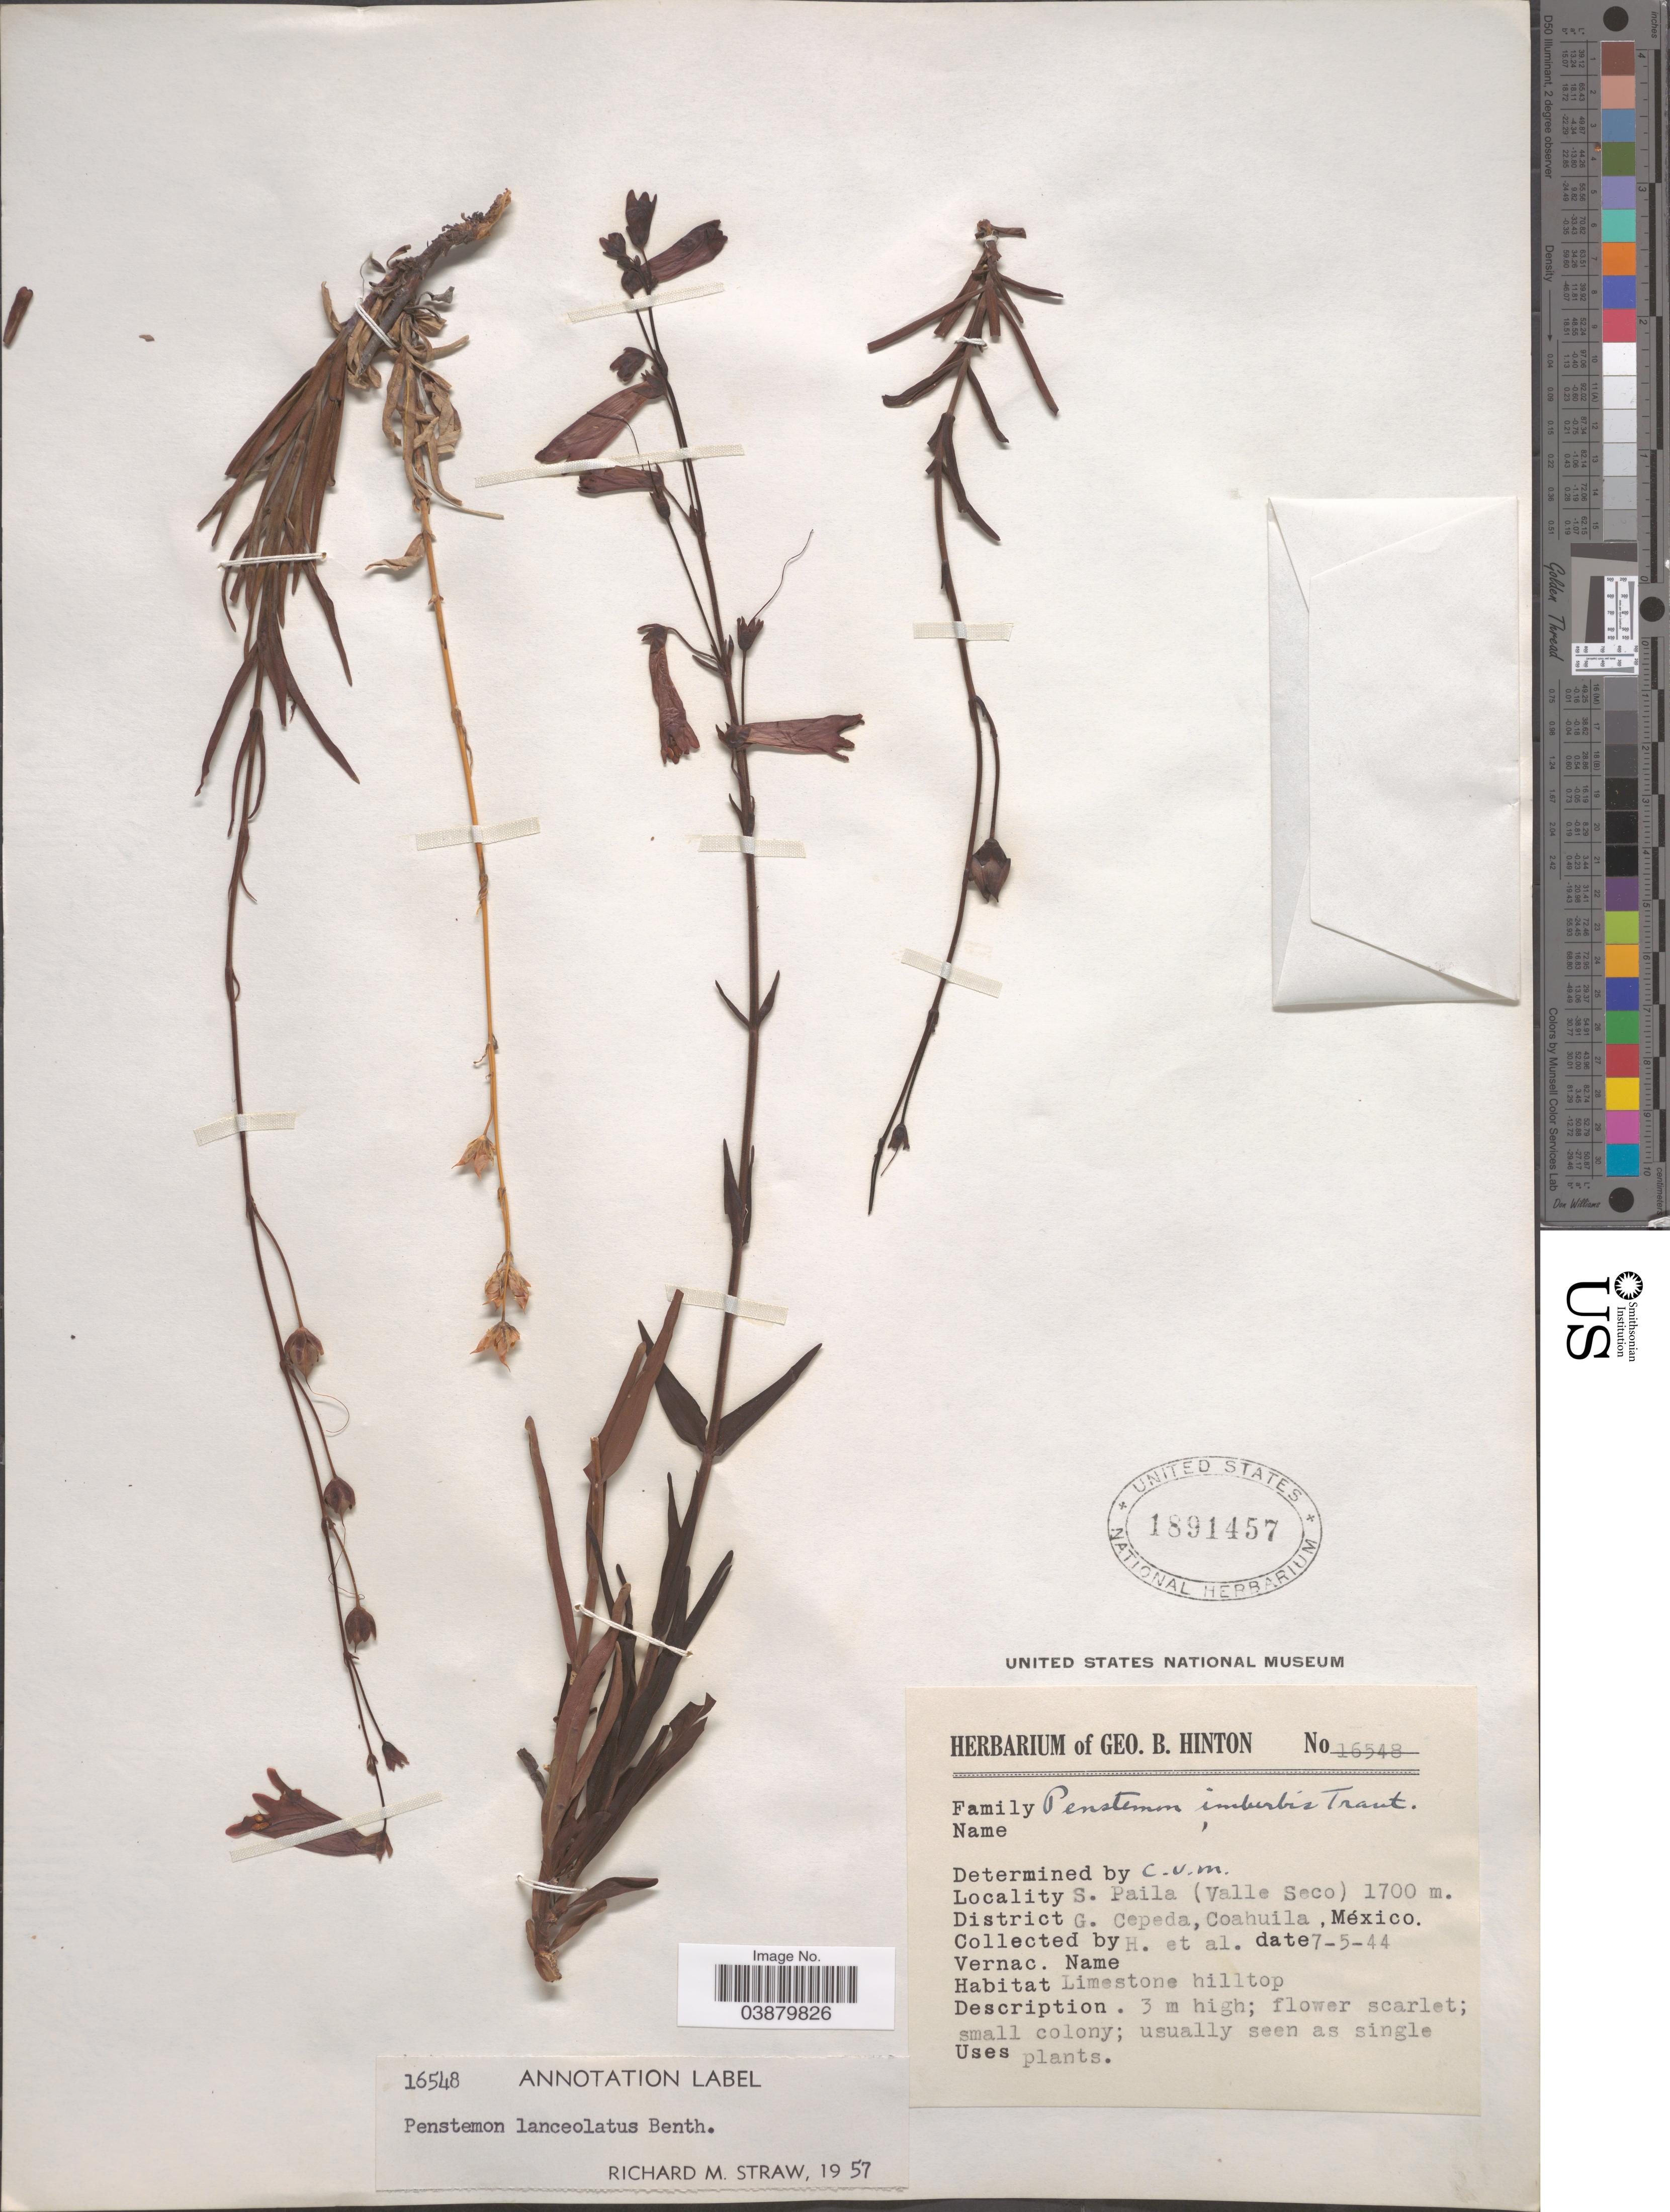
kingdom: Plantae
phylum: Tracheophyta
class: Magnoliopsida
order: Lamiales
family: Plantaginaceae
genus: Penstemon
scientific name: Penstemon lanceolatus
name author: Benth.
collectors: G. B. Hinton & et al.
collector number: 16548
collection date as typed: Transcribed d/m/y: 7/5/44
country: Mexico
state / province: Coahuila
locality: S.Paila (Valle Seco). District G. Cepeda.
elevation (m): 1700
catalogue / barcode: US 1891457